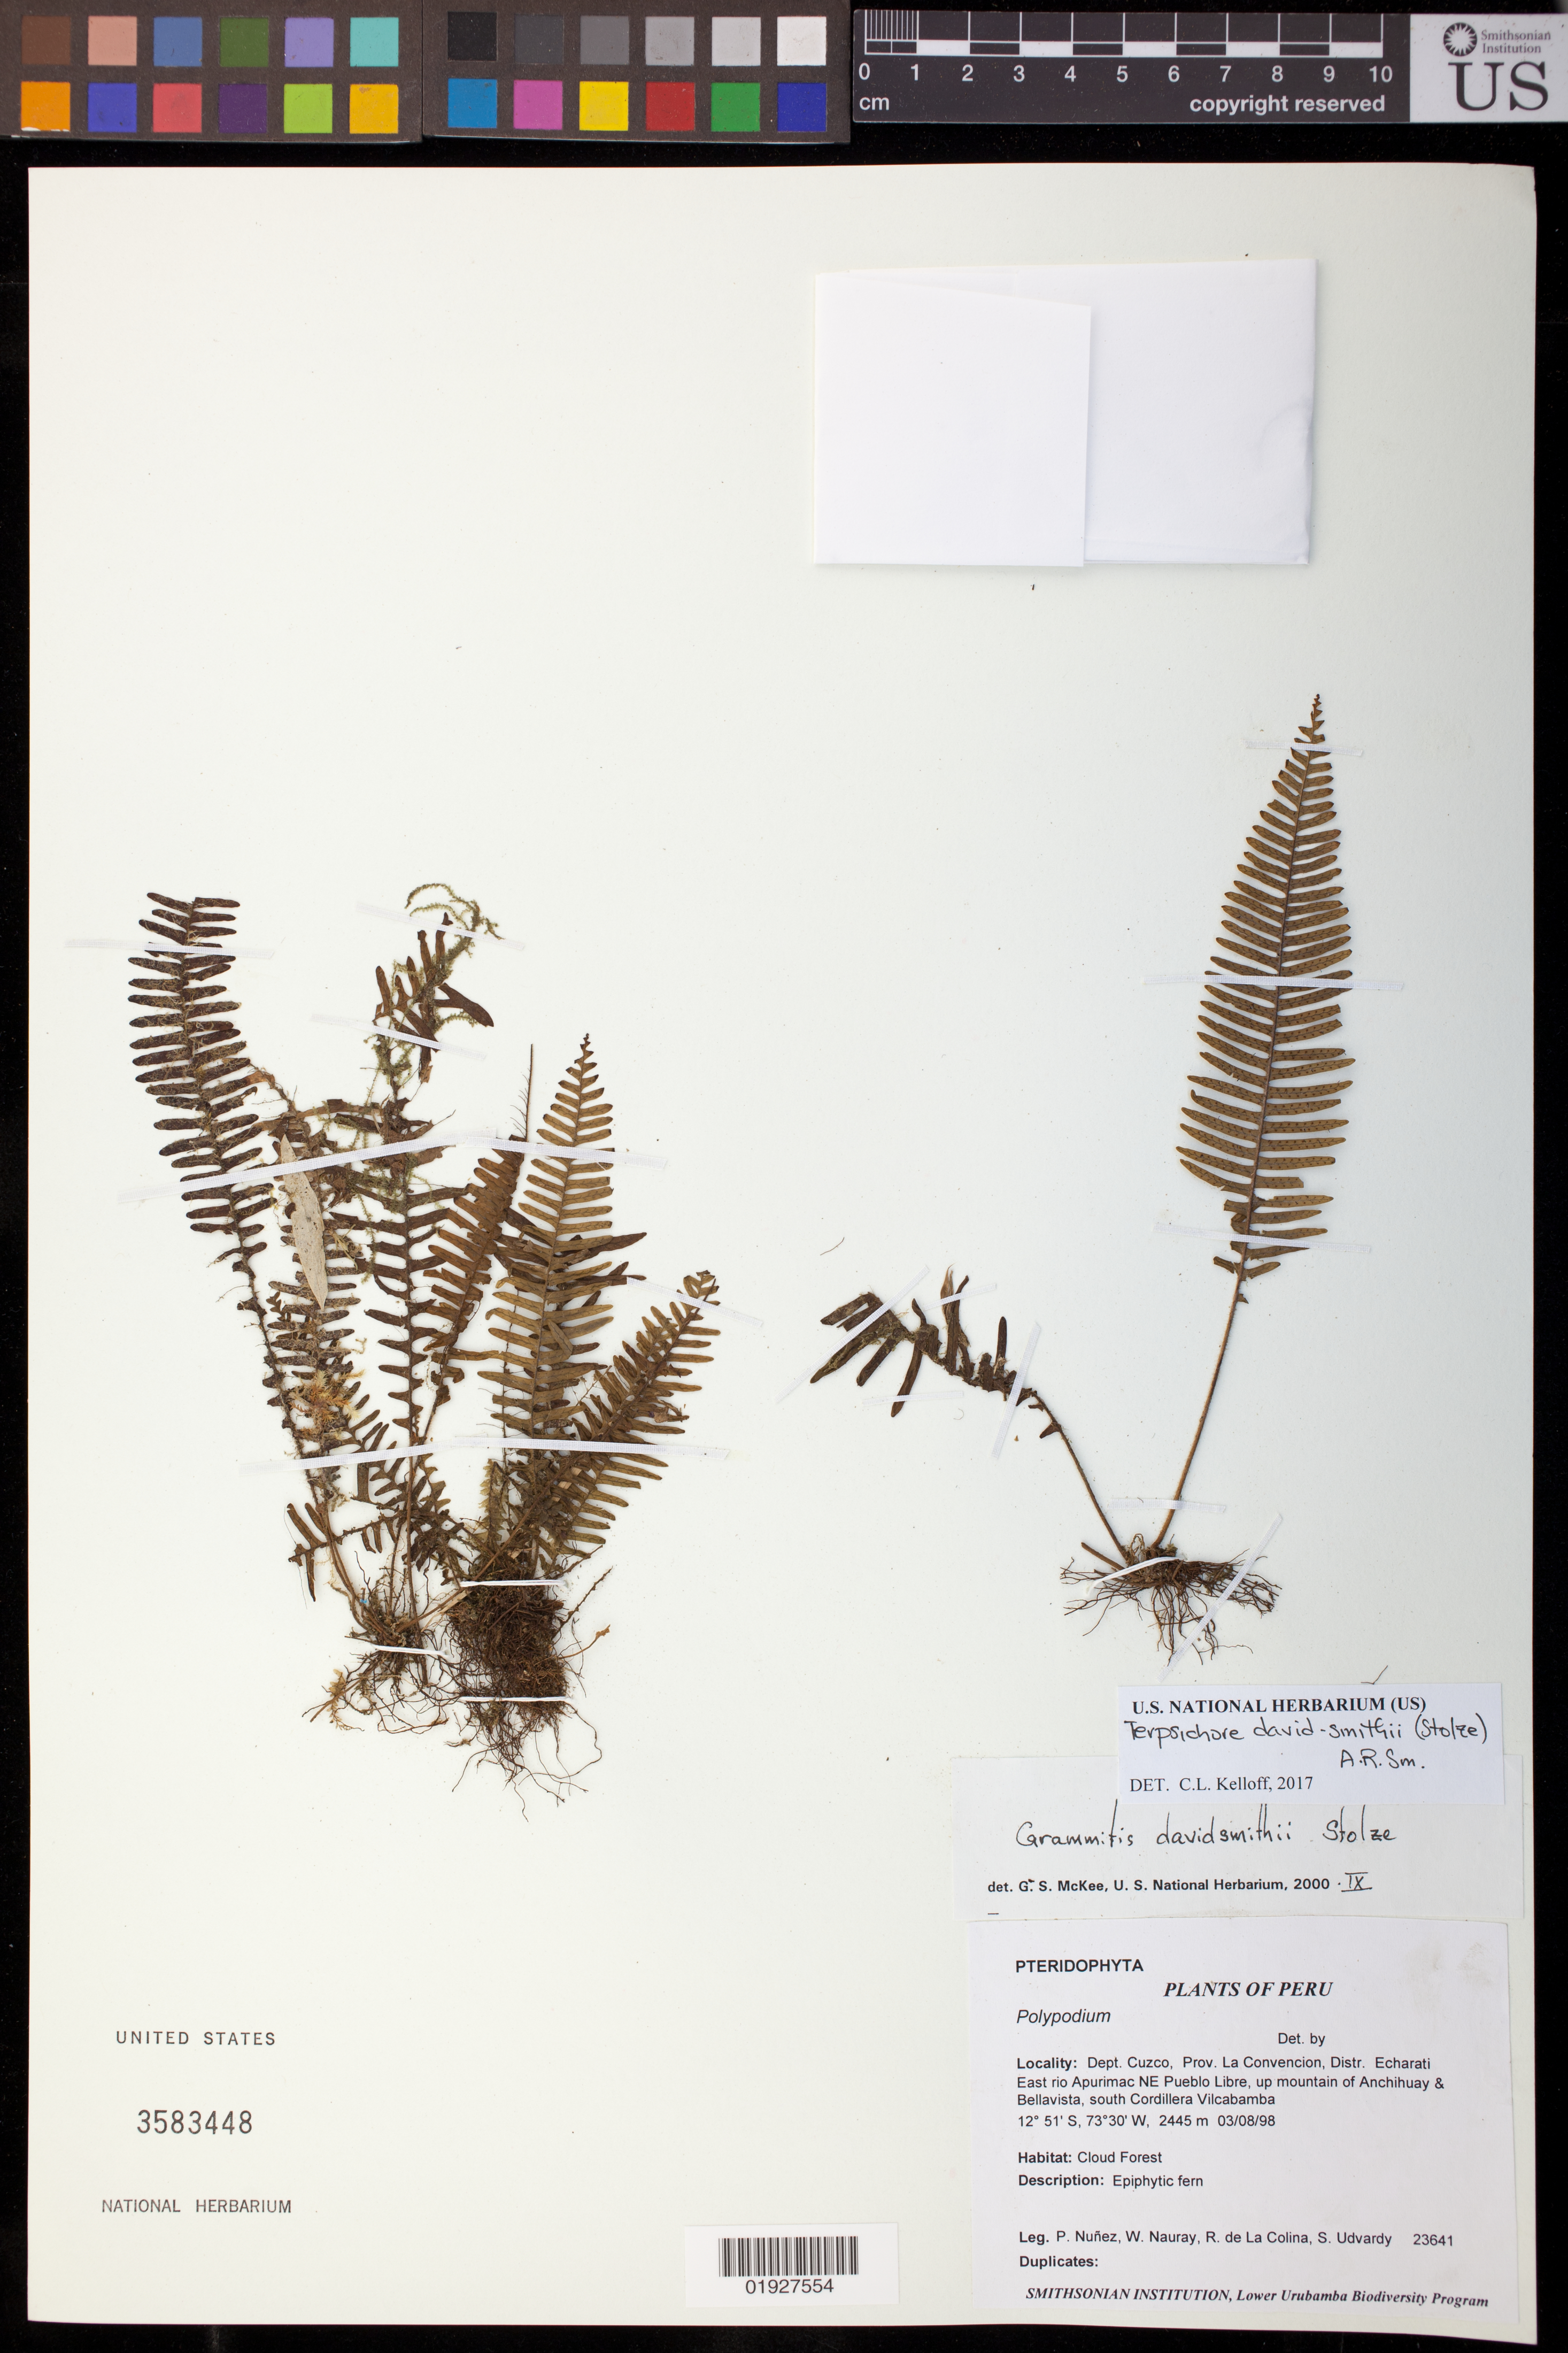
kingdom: Plantae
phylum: Tracheophyta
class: Polypodiopsida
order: Polypodiales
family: Polypodiaceae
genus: Terpsichore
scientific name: Terpsichore david-smithii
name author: (Stolze) A.R. Sm.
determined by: Kelloff, Carol L.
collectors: P. Nuñez V., W. Nauray, R. de La Colina & S. Udvardy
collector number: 23641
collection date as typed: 03 Aug 1998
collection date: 1998-08-03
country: Peru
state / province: Cusco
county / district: La Convención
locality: Echarati, E of Río Apurímac, NE Pueblo Libre, Bellavista, S of Cordillera Vilcabamba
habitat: Cloud forest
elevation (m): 2445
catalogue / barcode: US 3583448